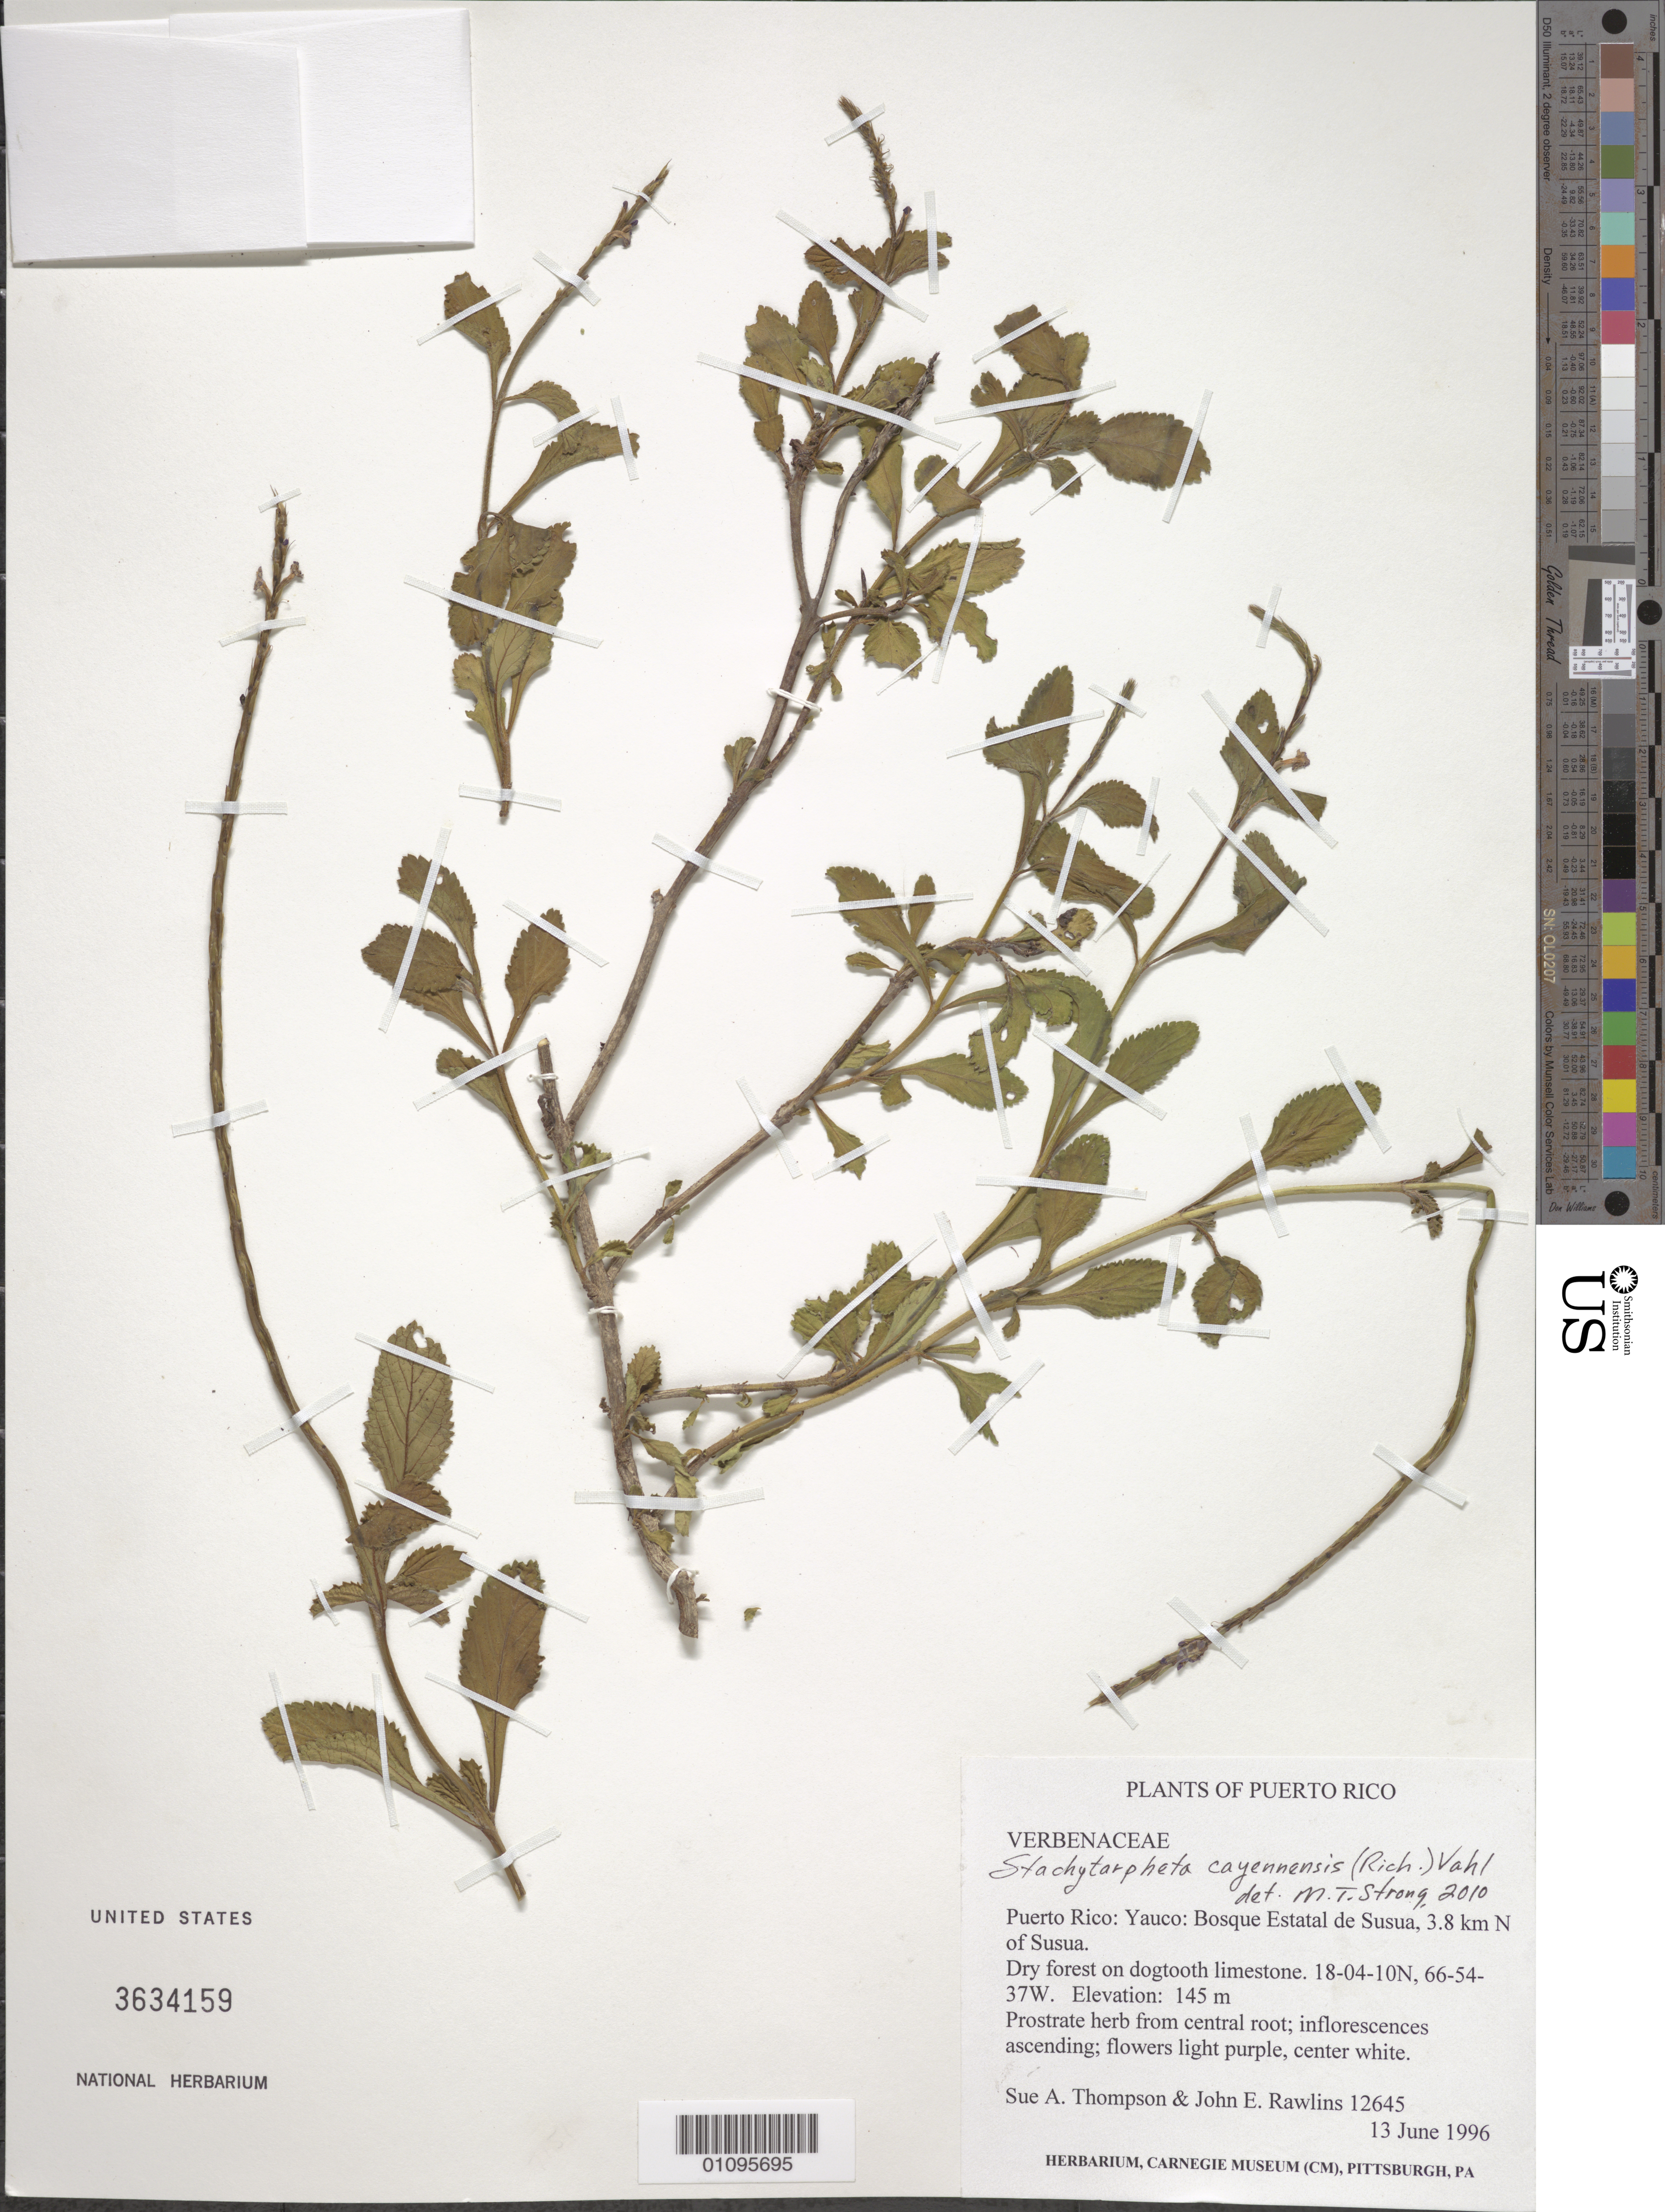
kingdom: Plantae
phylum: Tracheophyta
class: Magnoliopsida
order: Lamiales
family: Verbenaceae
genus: Stachytarpheta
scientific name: Stachytarpheta cayennensis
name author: (Rich.) Vahl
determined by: Strong, M. T., (US), Smithsonian Institution - National Museum of Natural History (UNITED STATES)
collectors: S. A. Thompson & J. Rawlins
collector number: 12645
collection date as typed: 13 Jun 1996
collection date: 1996-06-13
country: Puerto Rico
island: Puerto Rico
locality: Yauco, Bosque Estatal de Susua, 3.8 km N of Susua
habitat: Dry forest on dogtooth limestone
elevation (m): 145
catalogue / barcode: US 3634159